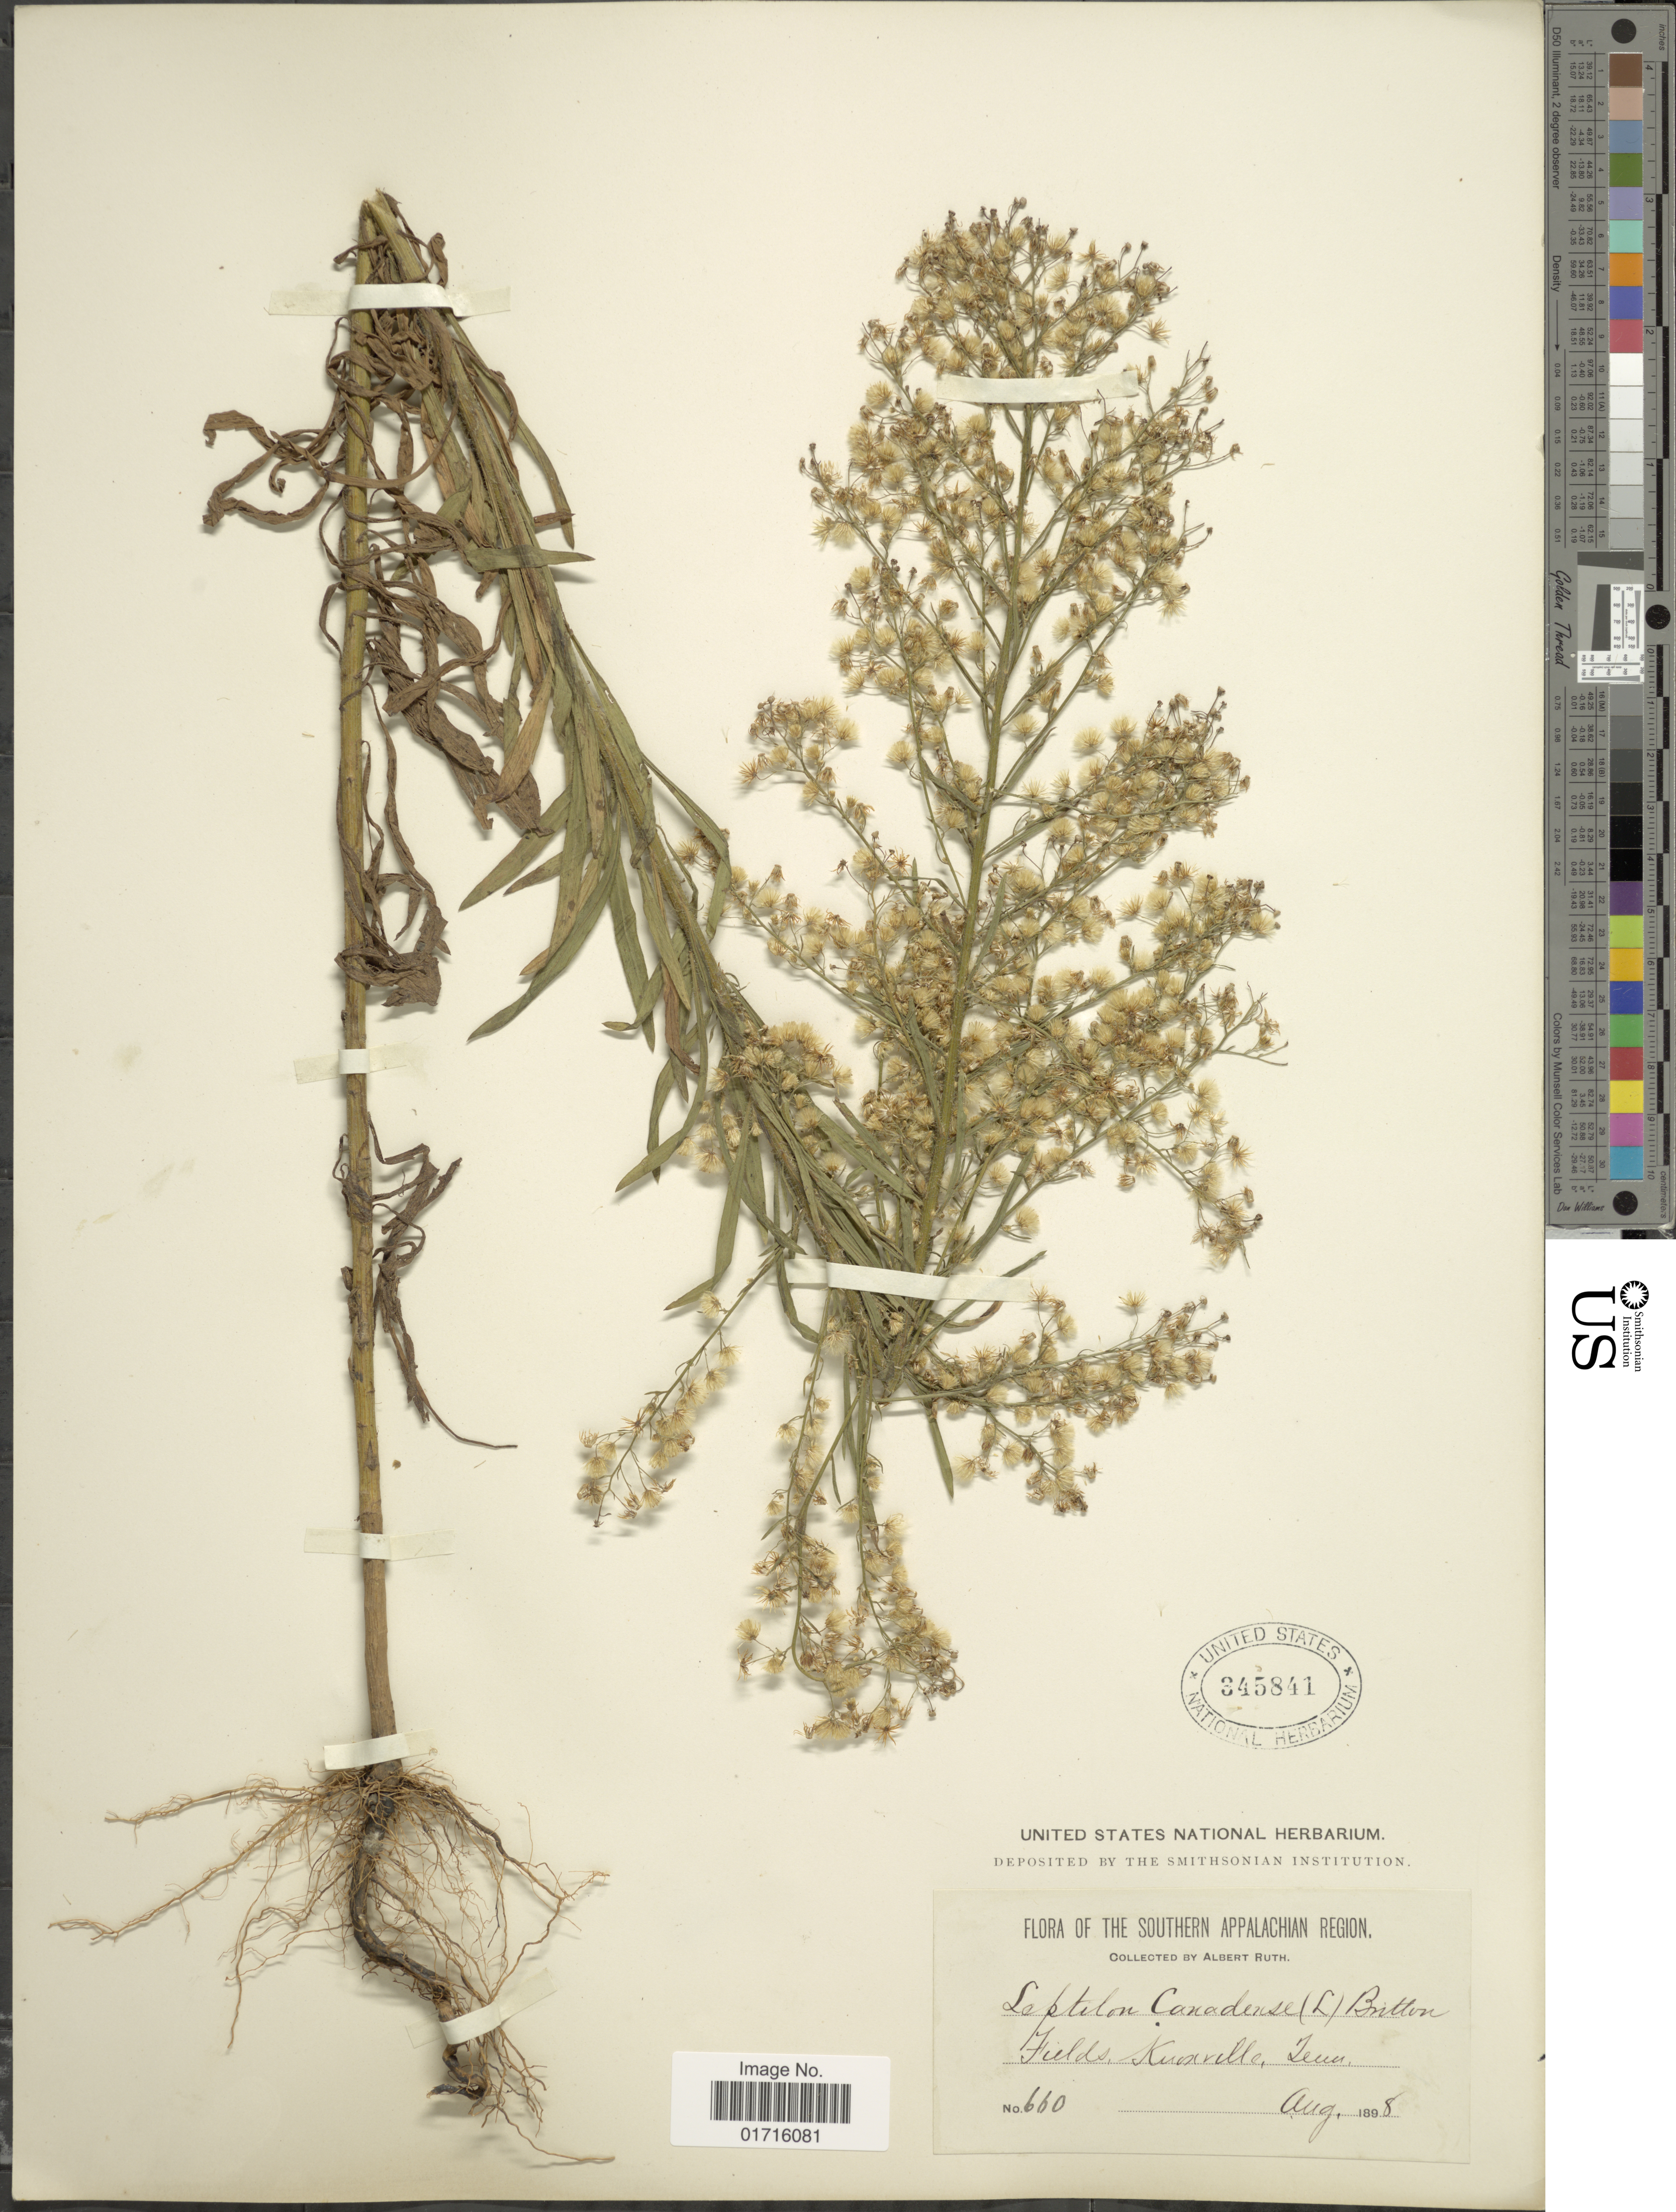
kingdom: Plantae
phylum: Tracheophyta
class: Magnoliopsida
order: Asterales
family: Asteraceae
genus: Conyza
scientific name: Conyza canadensis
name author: (L.) Cronq.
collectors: A. Ruth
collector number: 660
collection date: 1898-08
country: United States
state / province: Tennessee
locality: Southern Appalachian Region, Fields Knoxville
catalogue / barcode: US 345841